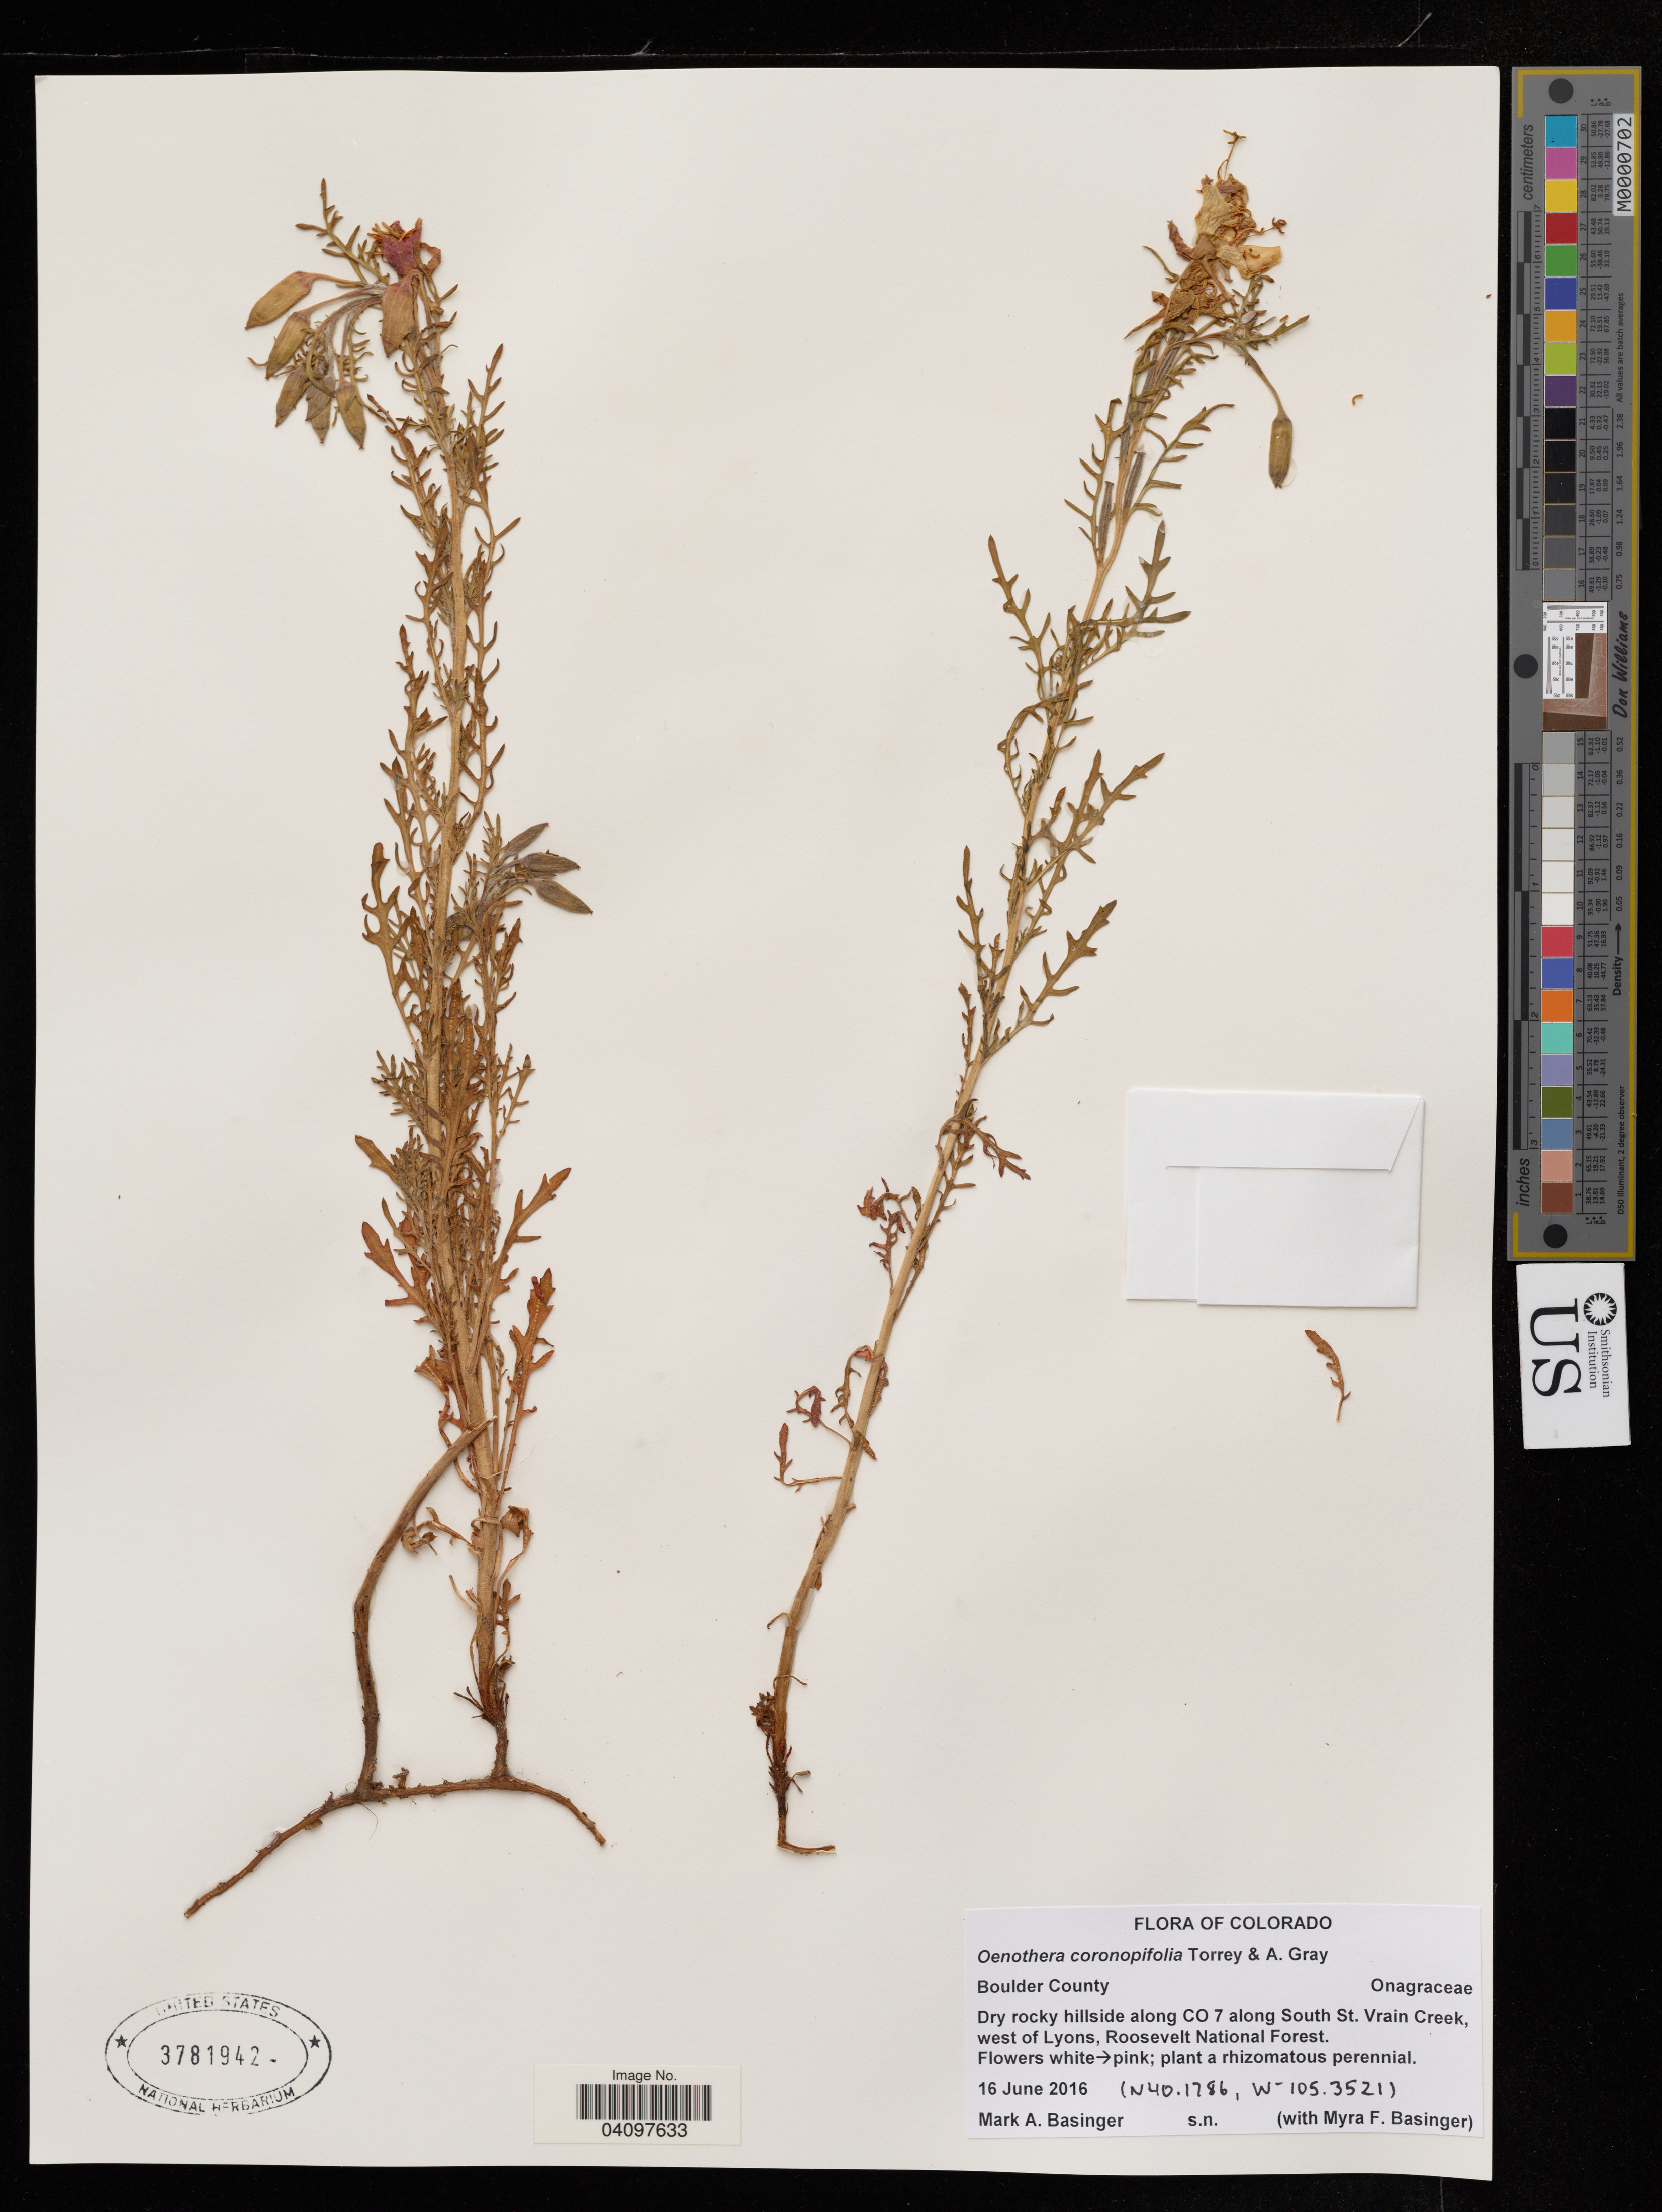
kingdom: Plantae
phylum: Tracheophyta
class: Magnoliopsida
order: Myrtales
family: Onagraceae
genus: Oenothera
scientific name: Oenothera coronopifolia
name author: Torr. & A. Gray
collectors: M. Basinger & M. Basinger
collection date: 2016-06-16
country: United States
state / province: Colorado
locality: Boulder County. Dry rocky hillside along CO 7 along South St. Vrain Creek, west of Lyons, Roosevelt National Forest.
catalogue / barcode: US 3781942